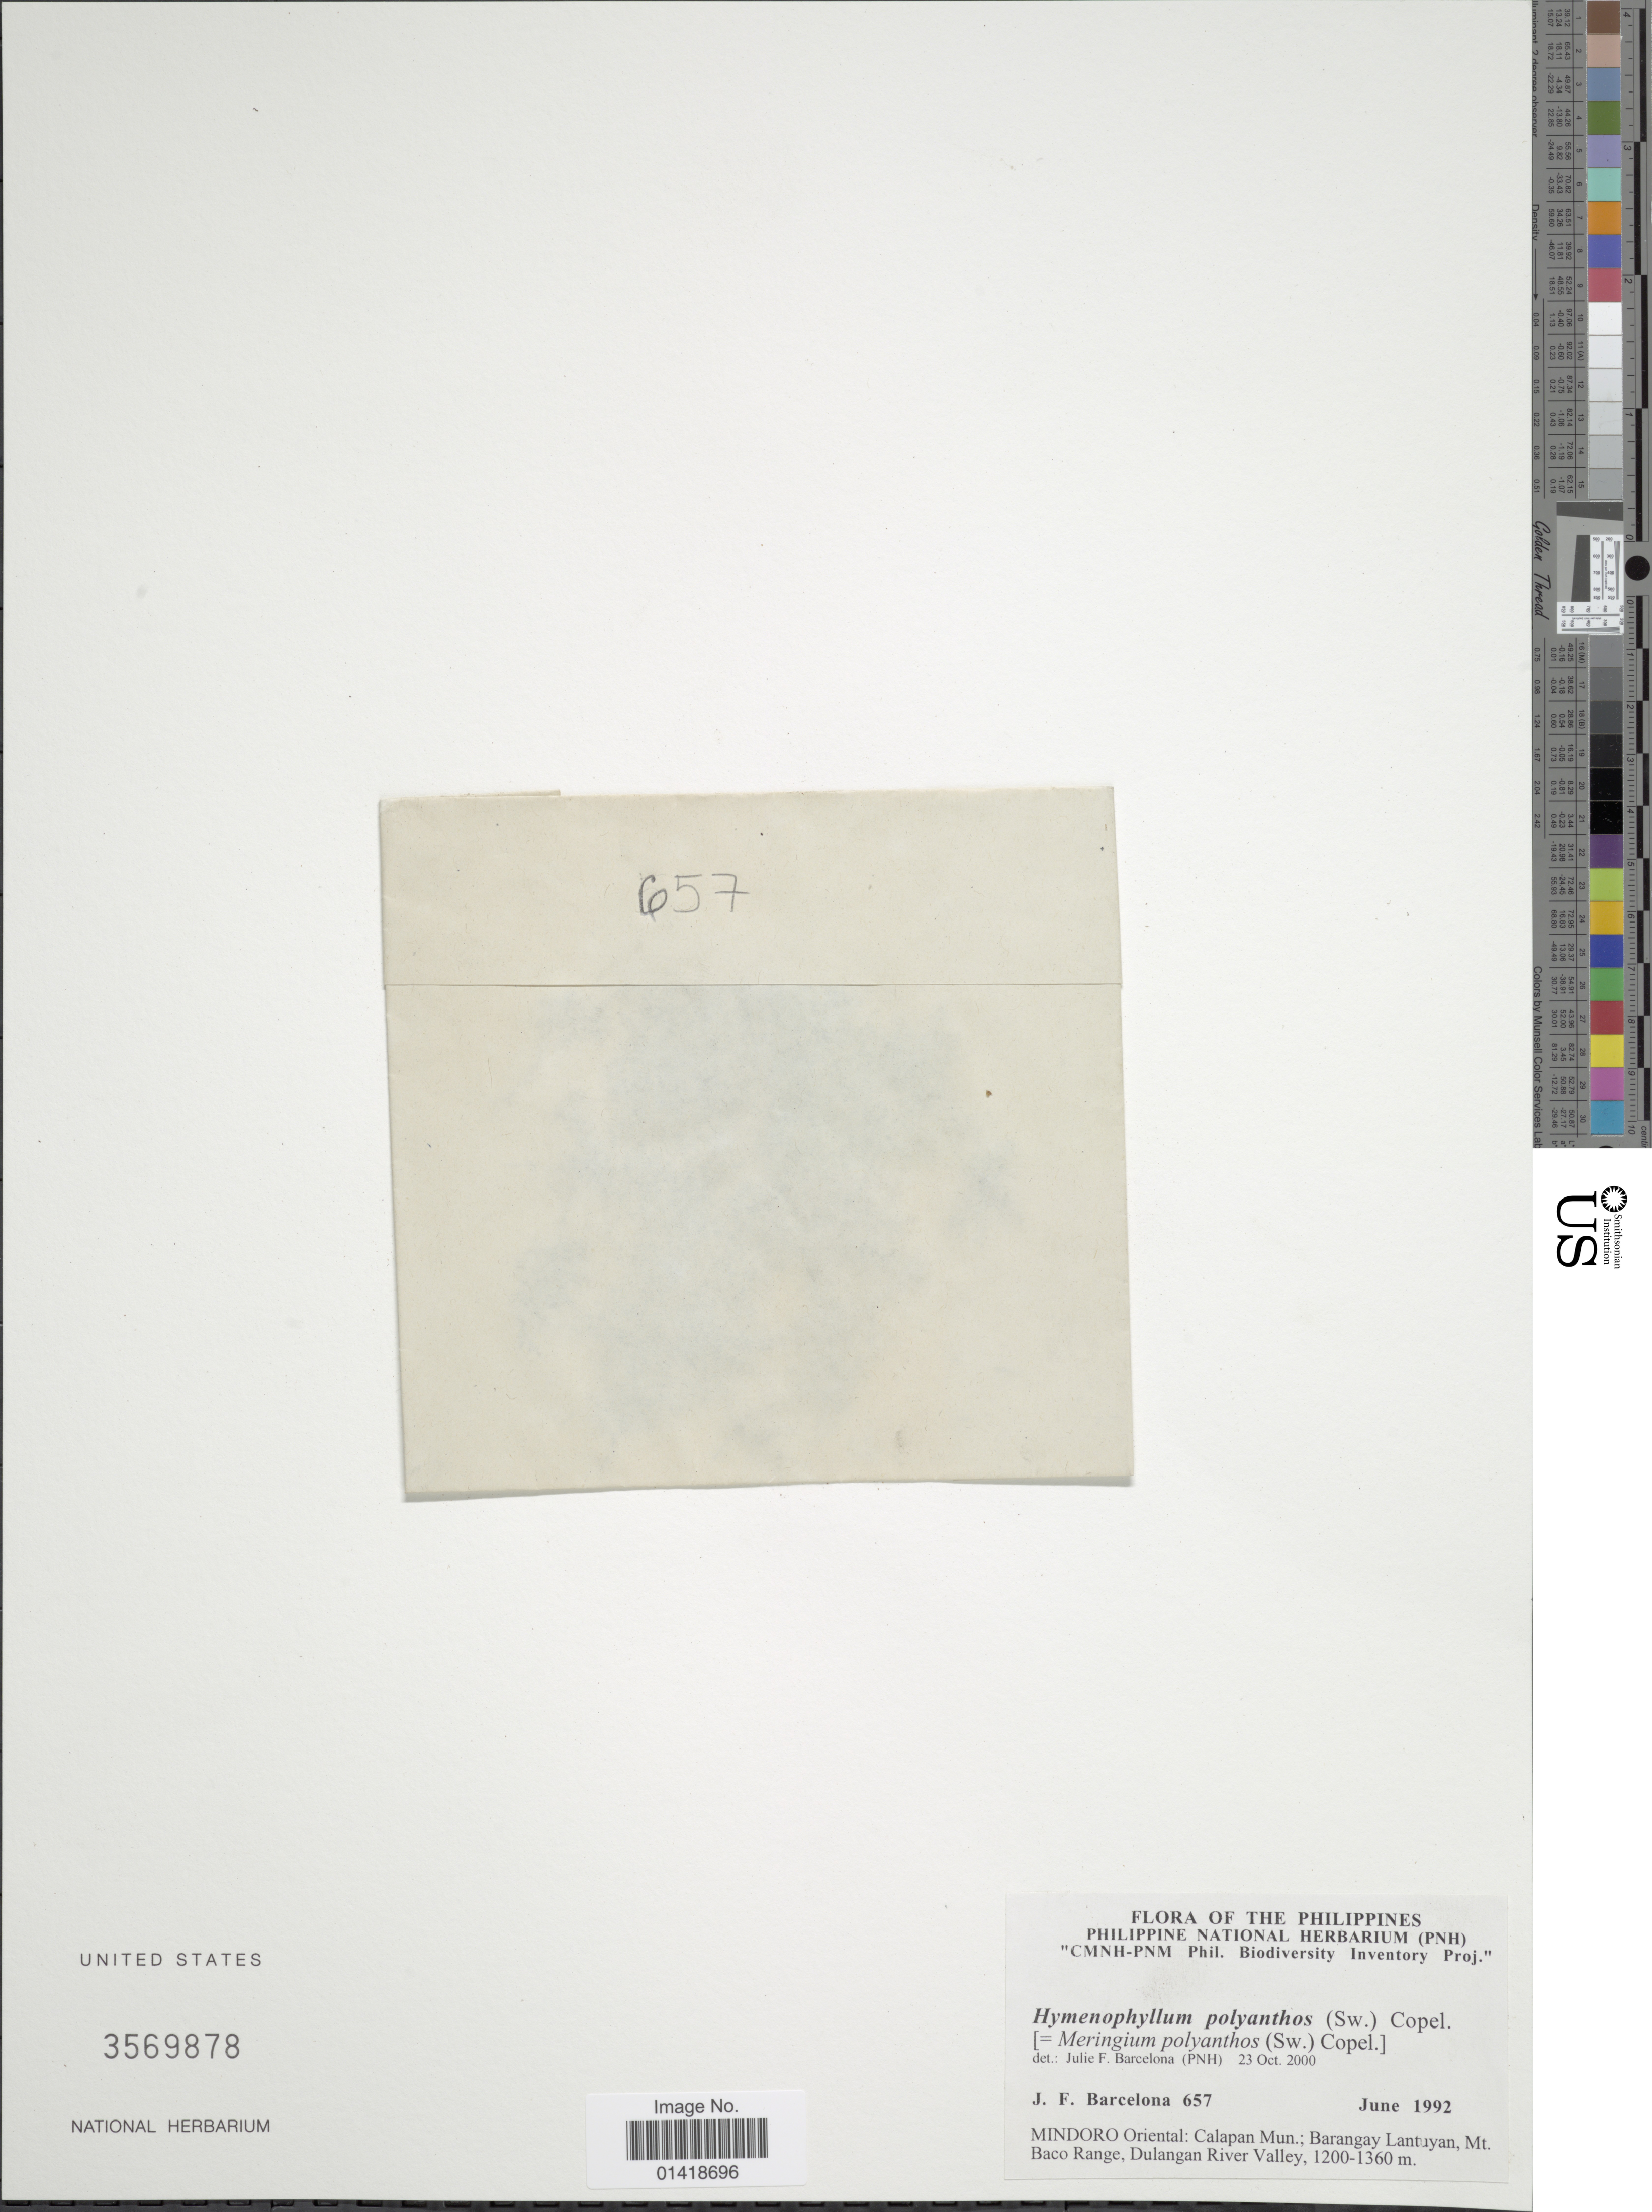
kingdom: Plantae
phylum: Tracheophyta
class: Polypodiopsida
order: Hymenophyllales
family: Hymenophyllaceae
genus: Hymenophyllum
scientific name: Hymenophyllum polyanthos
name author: (Sw.) Sw.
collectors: J. F. Barcelona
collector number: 657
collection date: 1992-06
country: Philippines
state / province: Mimaropa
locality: The Philippines. Mindoro Oriental, Calapan Mun.: Barangay Lantuyan, Mt. Baco Range, Dulangan River Valley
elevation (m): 1200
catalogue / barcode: US 3569878